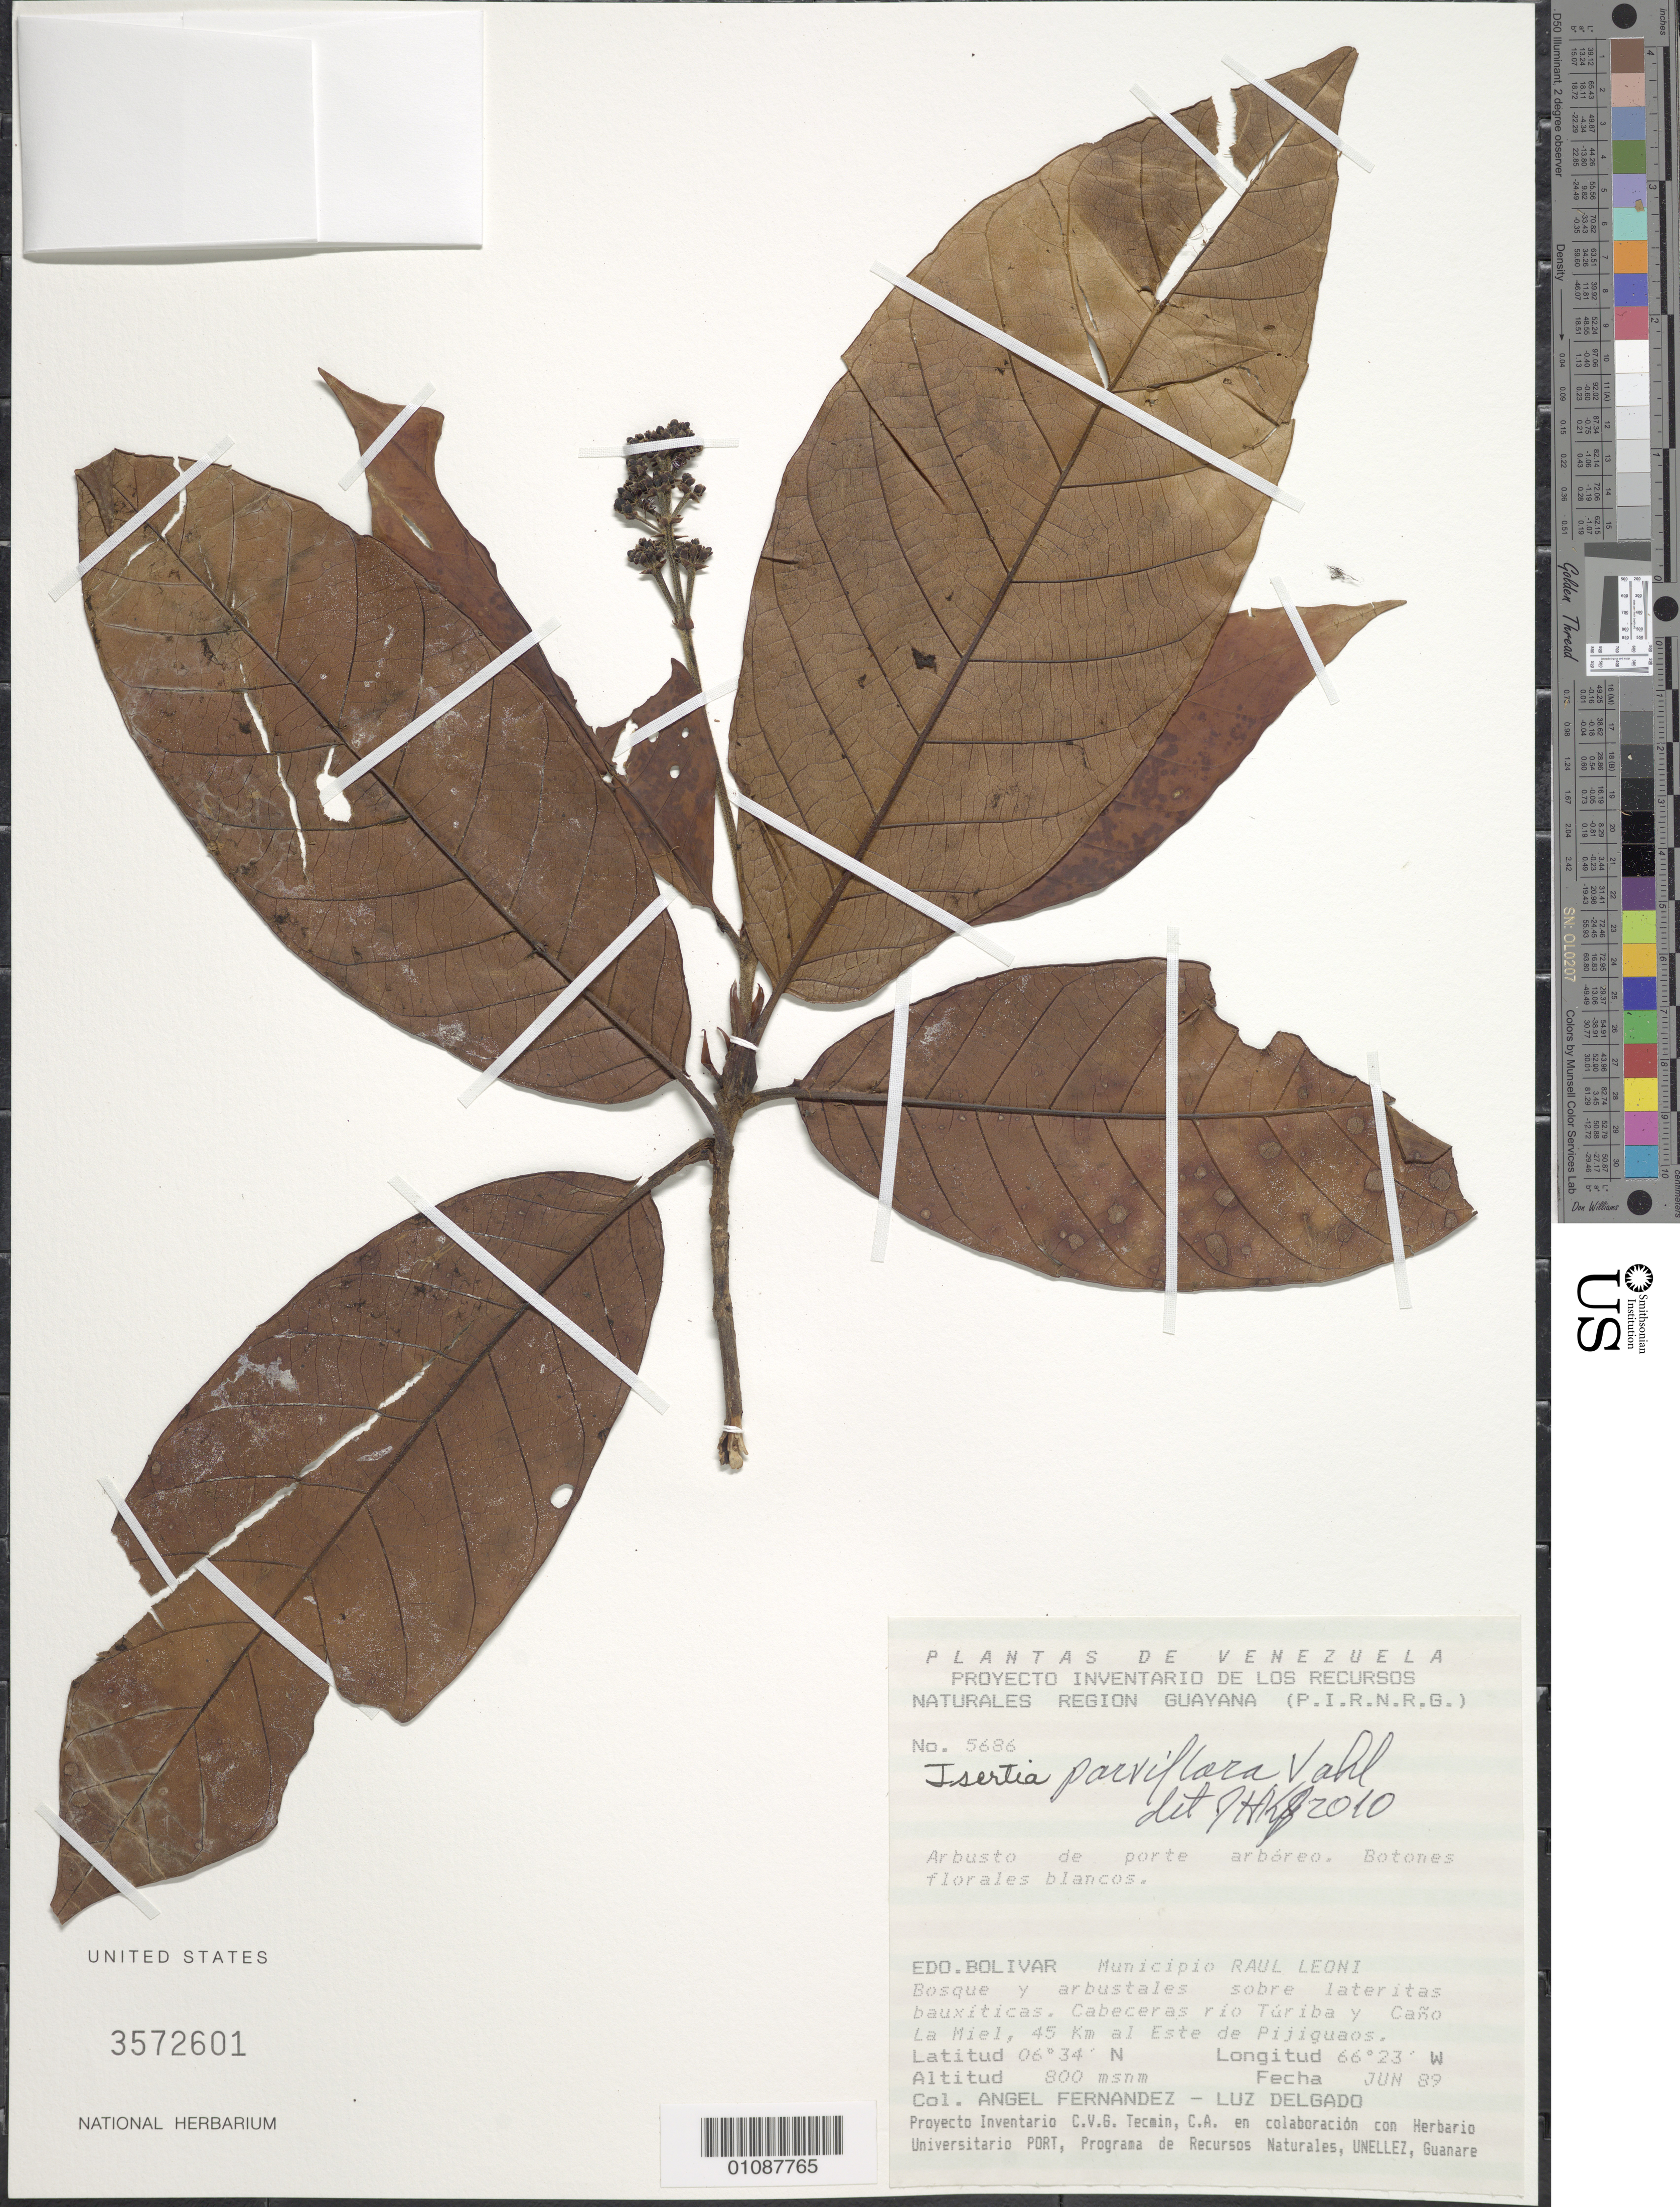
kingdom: Plantae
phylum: Tracheophyta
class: Magnoliopsida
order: Gentianales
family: Rubiaceae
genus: Isertia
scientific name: Isertia parviflora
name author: Vahl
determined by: Kirkbride, J. H.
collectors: A. Fernández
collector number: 5686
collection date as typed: Jun-89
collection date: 1989-06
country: Venezuela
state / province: Bolívar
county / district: Angostura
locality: Mun. Raúl Leoni [=Angostura], cabeceras Río Túriba y Caño La Miel, 45 km al Este de Pijiguaos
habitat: Bosque y arbustales sobre lateritas bauxiticas; porte arboreo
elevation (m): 800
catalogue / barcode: US 3572601